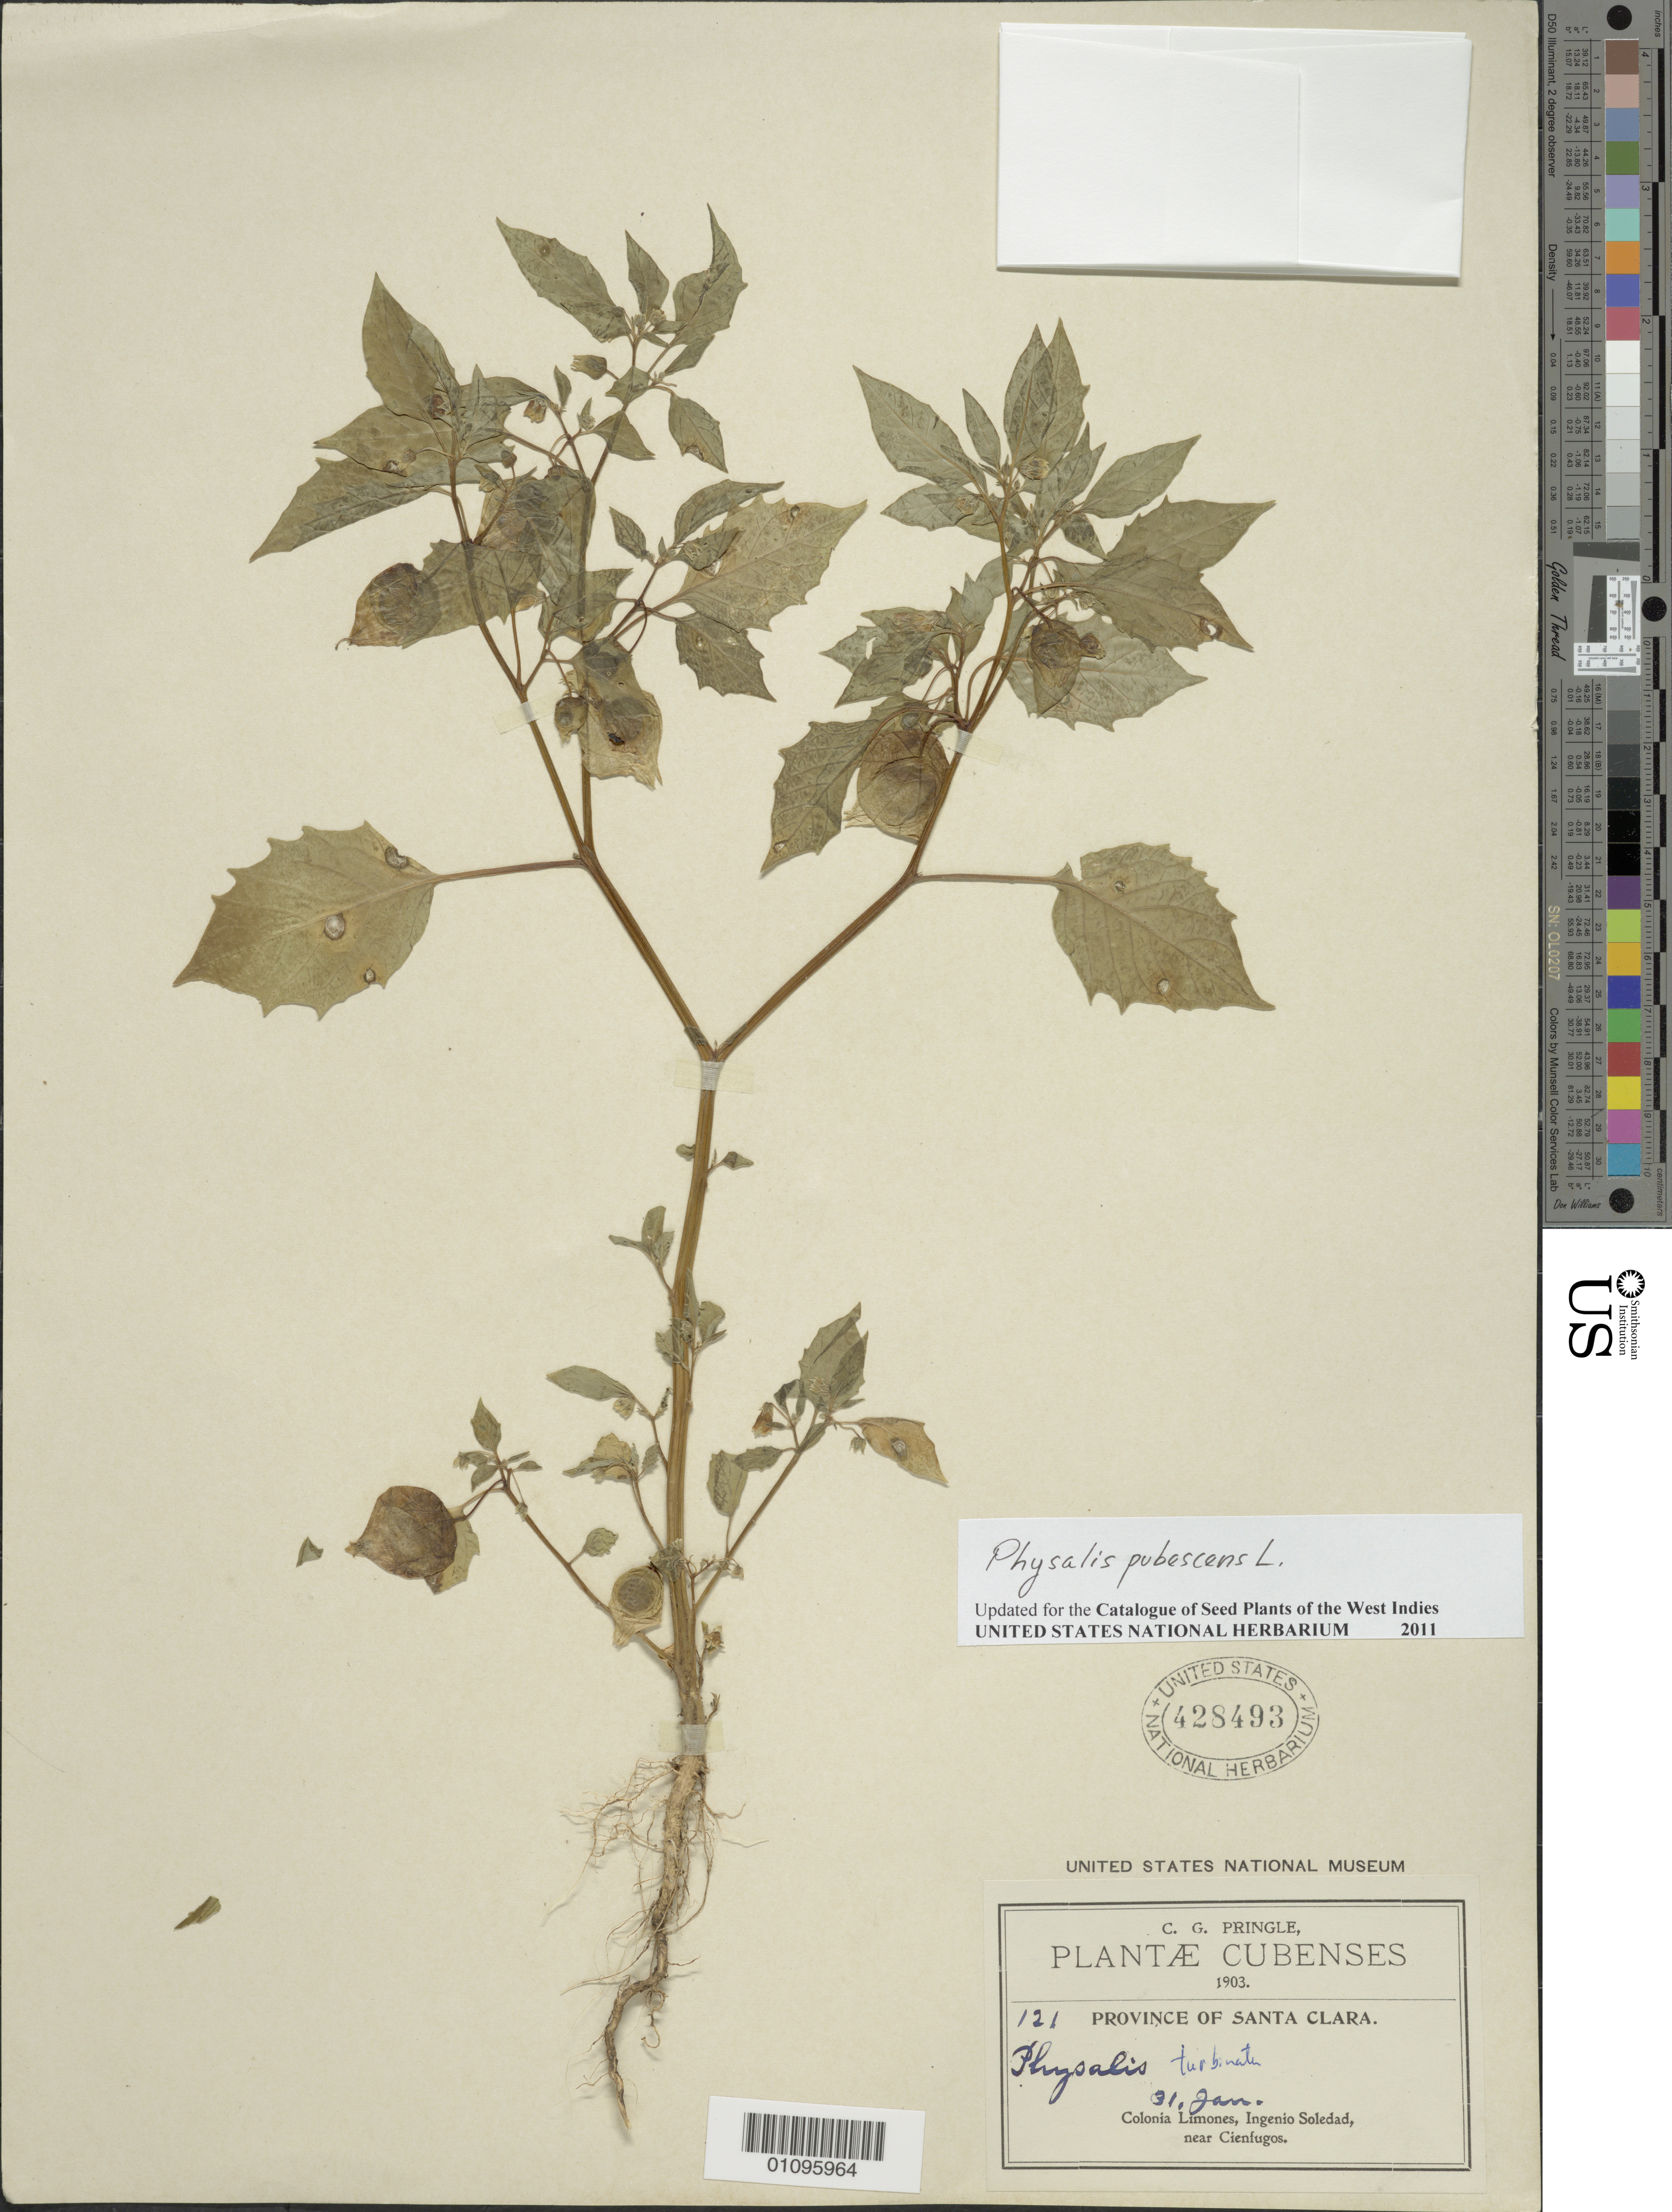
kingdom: Plantae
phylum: Tracheophyta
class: Magnoliopsida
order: Solanales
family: Solanaceae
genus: Physalis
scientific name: Physalis pubescens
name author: L.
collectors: C. G. Pringle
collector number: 121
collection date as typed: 31 Jan 1903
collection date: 1903-01-31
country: Cuba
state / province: Cienfuegos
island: Cuba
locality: Colonía Limones, Ingenío Soledad, near Cienfugos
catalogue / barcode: US 428493